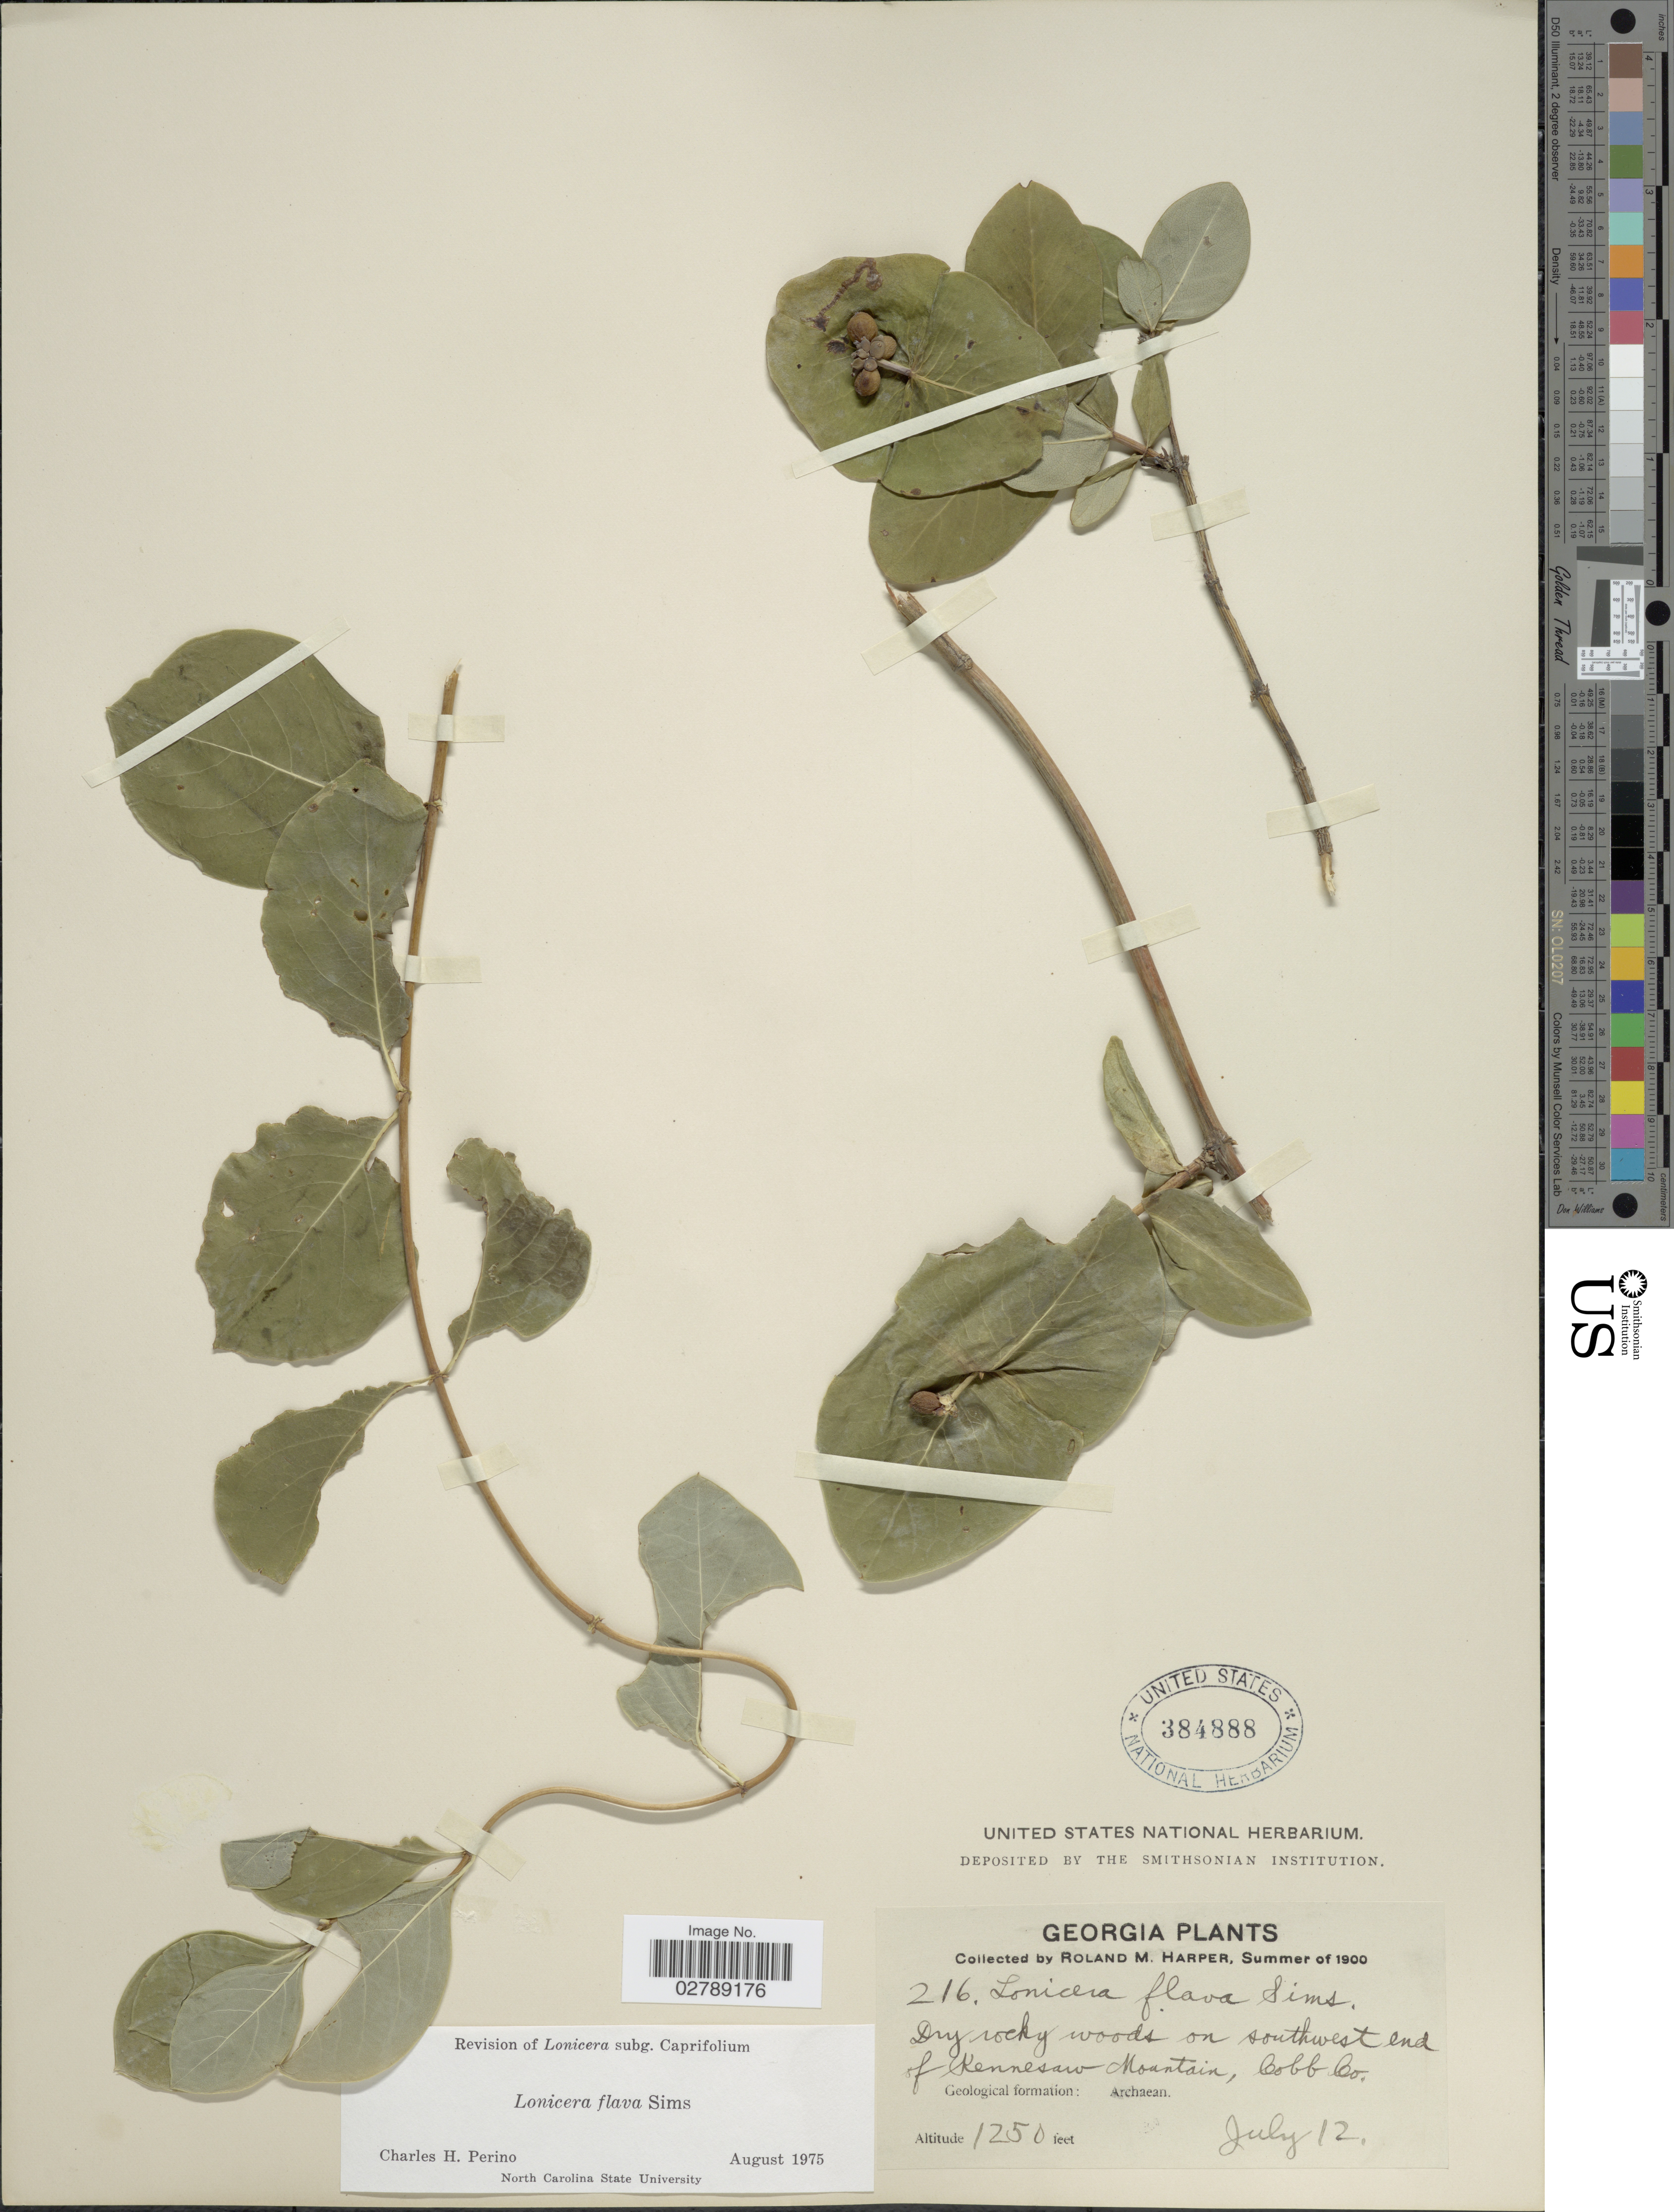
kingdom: Plantae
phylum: Tracheophyta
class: Magnoliopsida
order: Dipsacales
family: Caprifoliaceae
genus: Lonicera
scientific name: Lonicera flava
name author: Sims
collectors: R. M. Harper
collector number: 216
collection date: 1900-07-12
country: United States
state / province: Georgia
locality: Dry rocky woods on southwest end of Kennesaw Mountain, Cobb Co.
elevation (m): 381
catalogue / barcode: US 384888